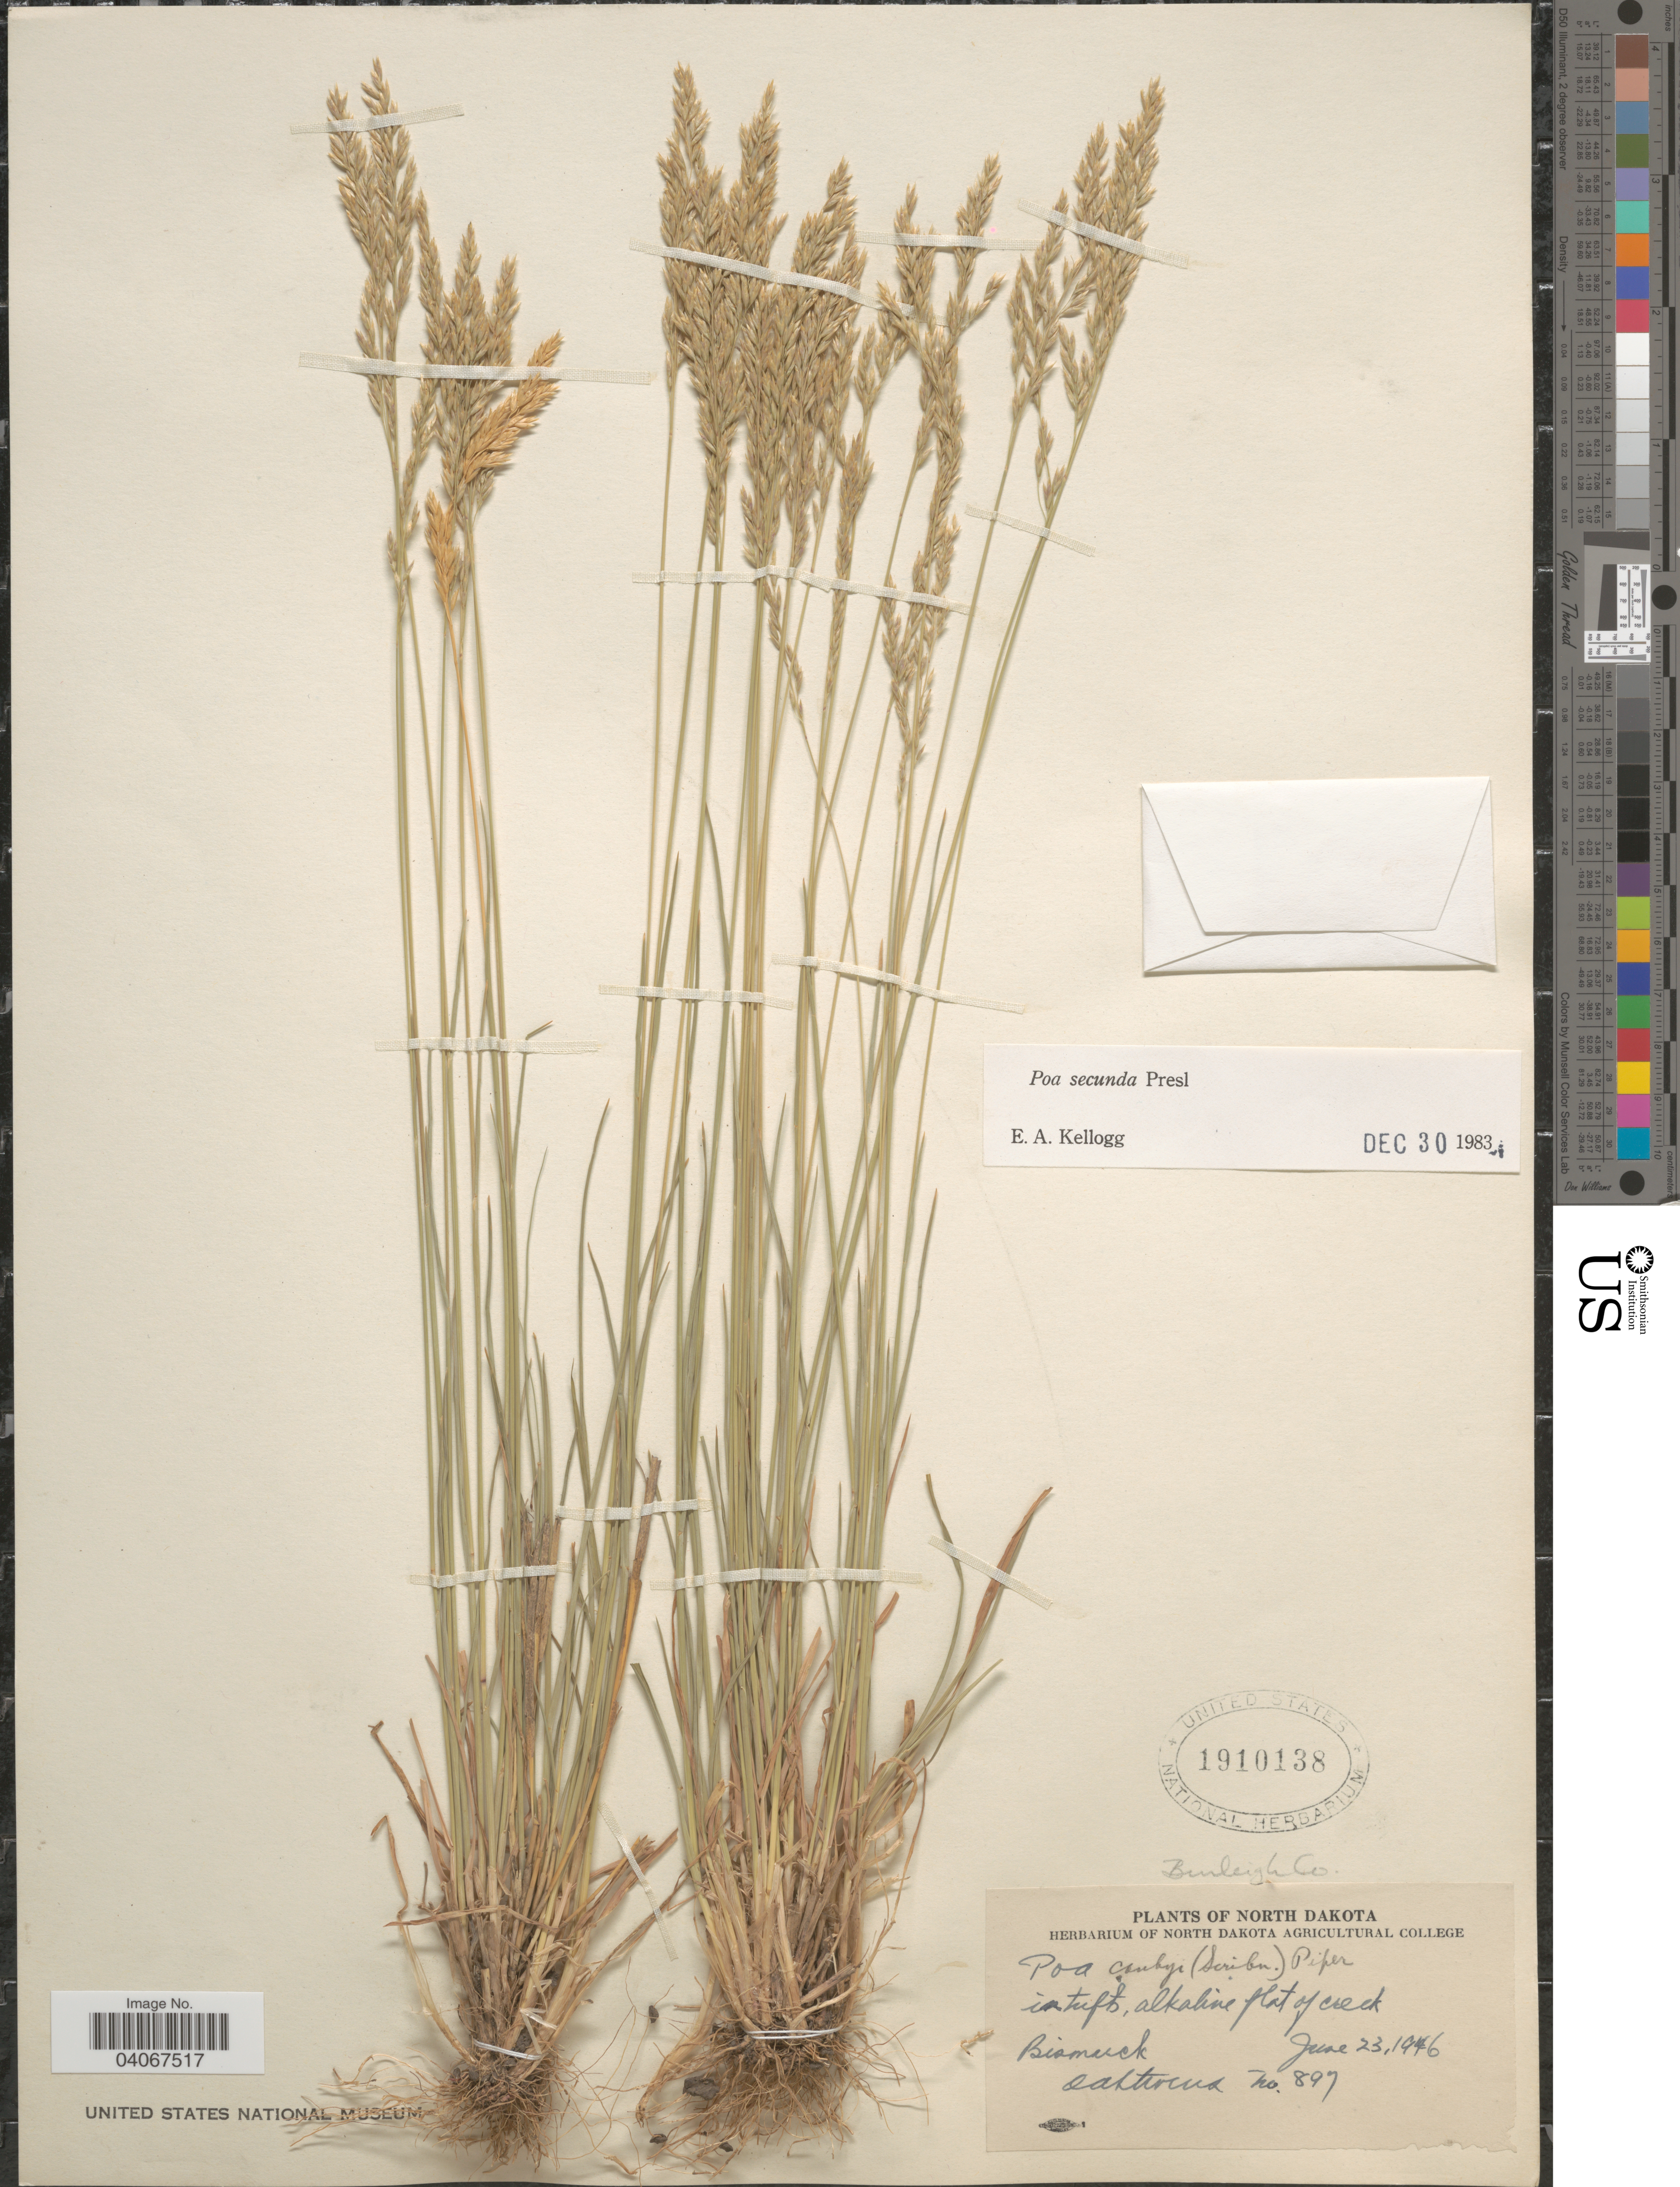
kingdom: Plantae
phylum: Tracheophyta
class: Liliopsida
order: Poales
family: Poaceae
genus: Poa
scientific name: Poa secunda subsp. secunda var. secunda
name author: J. Presl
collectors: O. A. Stevens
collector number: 897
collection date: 1946-06-23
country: United States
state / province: North Dakota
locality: Bismeck. Burleigh Co.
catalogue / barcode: US 1910138